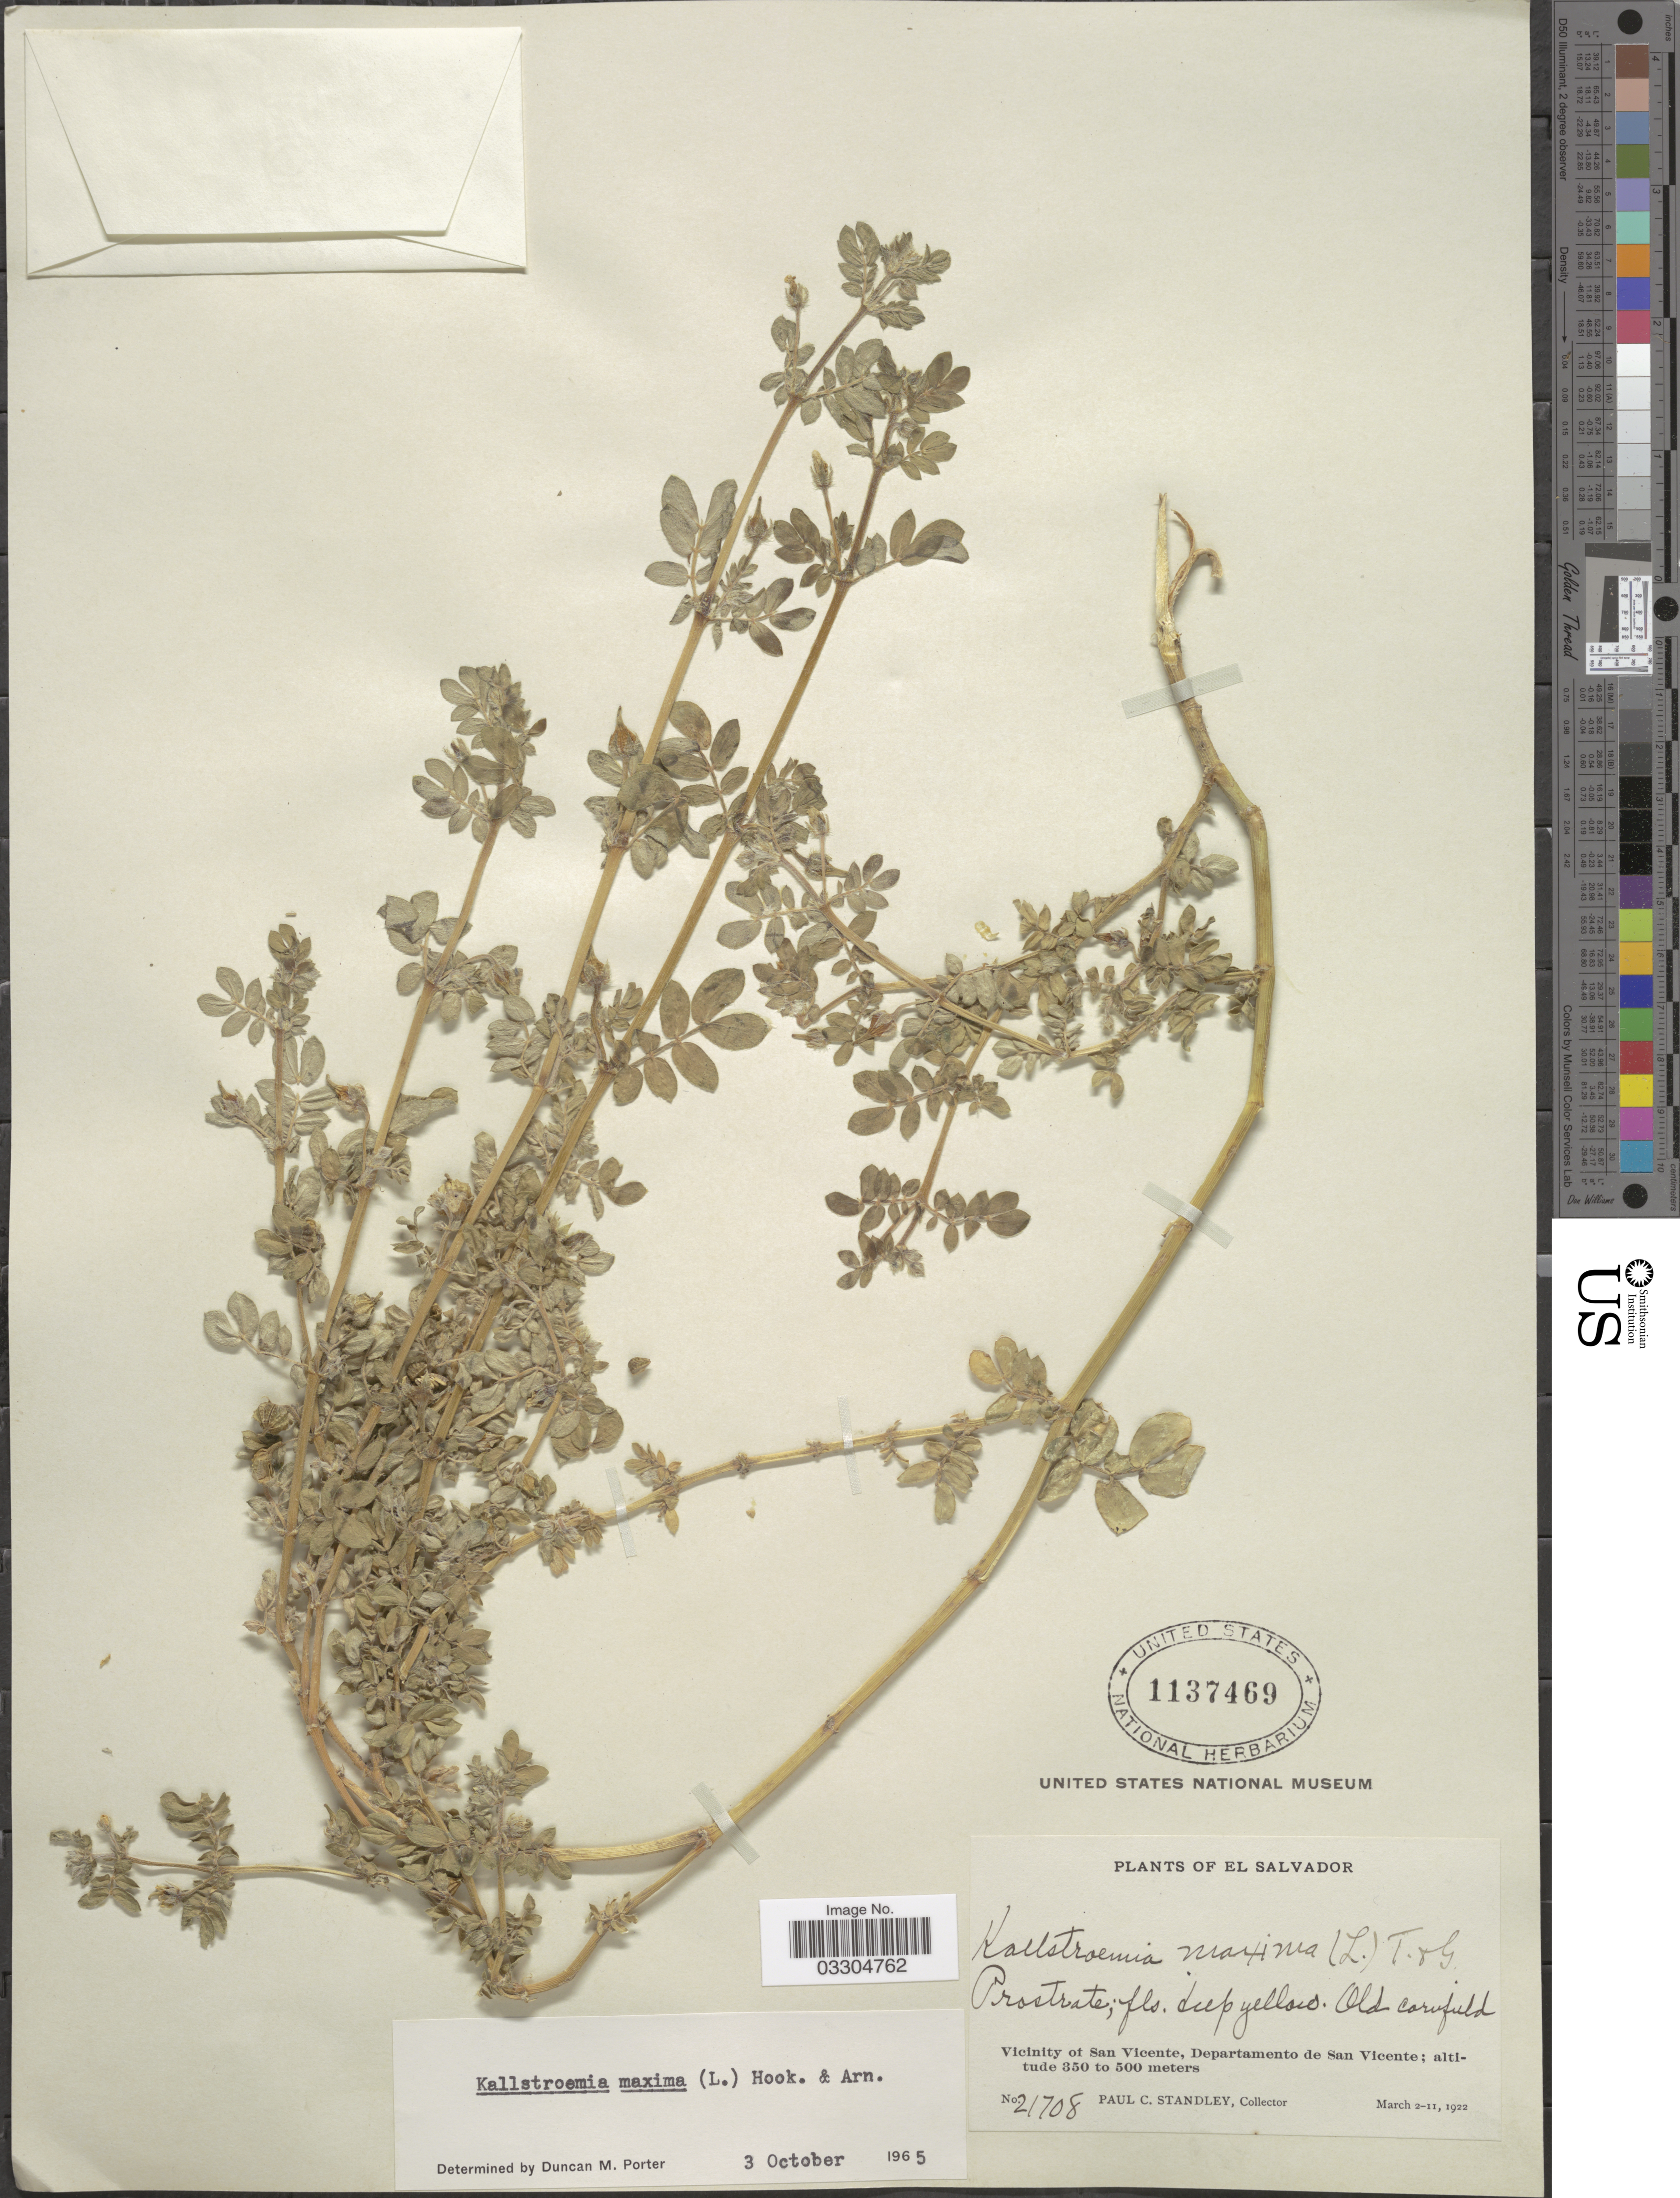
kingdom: Plantae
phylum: Tracheophyta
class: Magnoliopsida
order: Zygophyllales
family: Zygophyllaceae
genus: Kallstroemia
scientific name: Kallstroemia maxima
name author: (L.) Hook. & Arn.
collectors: P. C. Standley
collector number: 21708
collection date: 1922-03-02/1922-03-11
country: El Salvador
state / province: San Vincente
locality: Vicinity of San Vicente, Departamento de San Vicente.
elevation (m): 350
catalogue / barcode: US 1137469